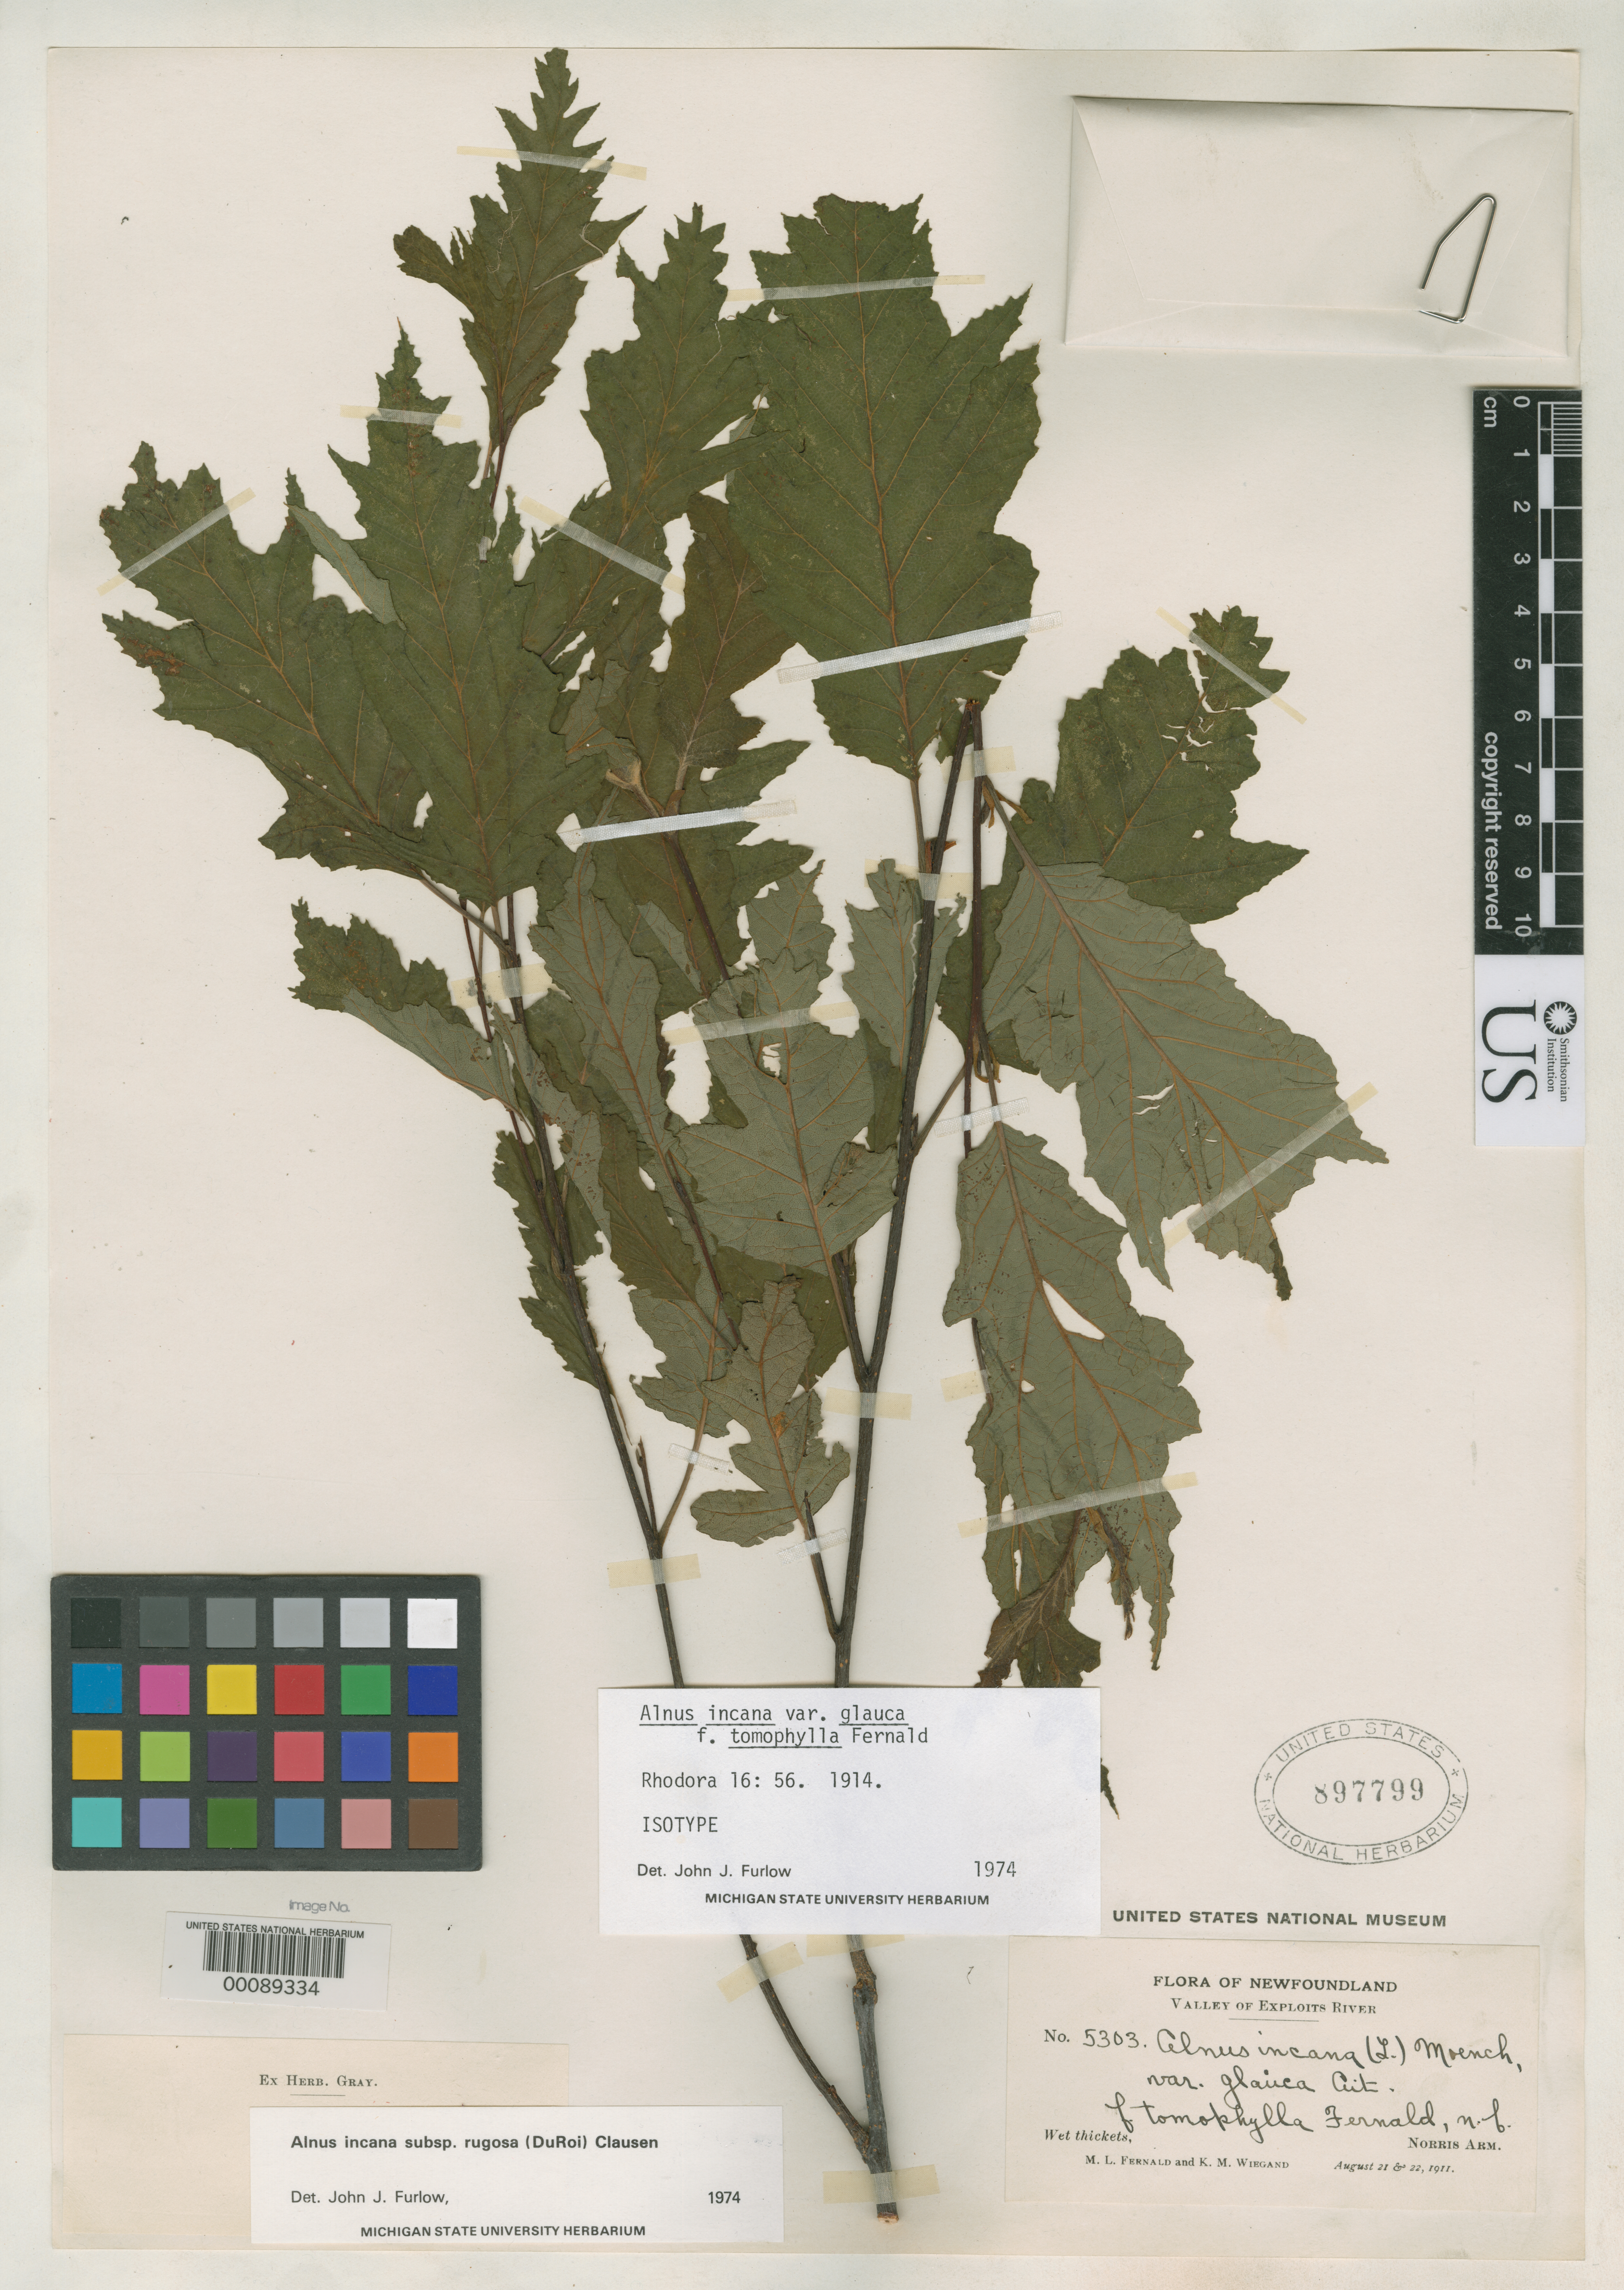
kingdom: Plantae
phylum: Tracheophyta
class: Magnoliopsida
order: Fagales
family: Betulaceae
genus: Alnus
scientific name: Alnus incana f. tomophylla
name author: Fernald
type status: Isotype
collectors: M. L. Fernald & K. M. Wiegand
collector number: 5303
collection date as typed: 21 Aug 1911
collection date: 1911-08-21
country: Canada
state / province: Newfoundland and Labrador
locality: Norris Arm.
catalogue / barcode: US 897799